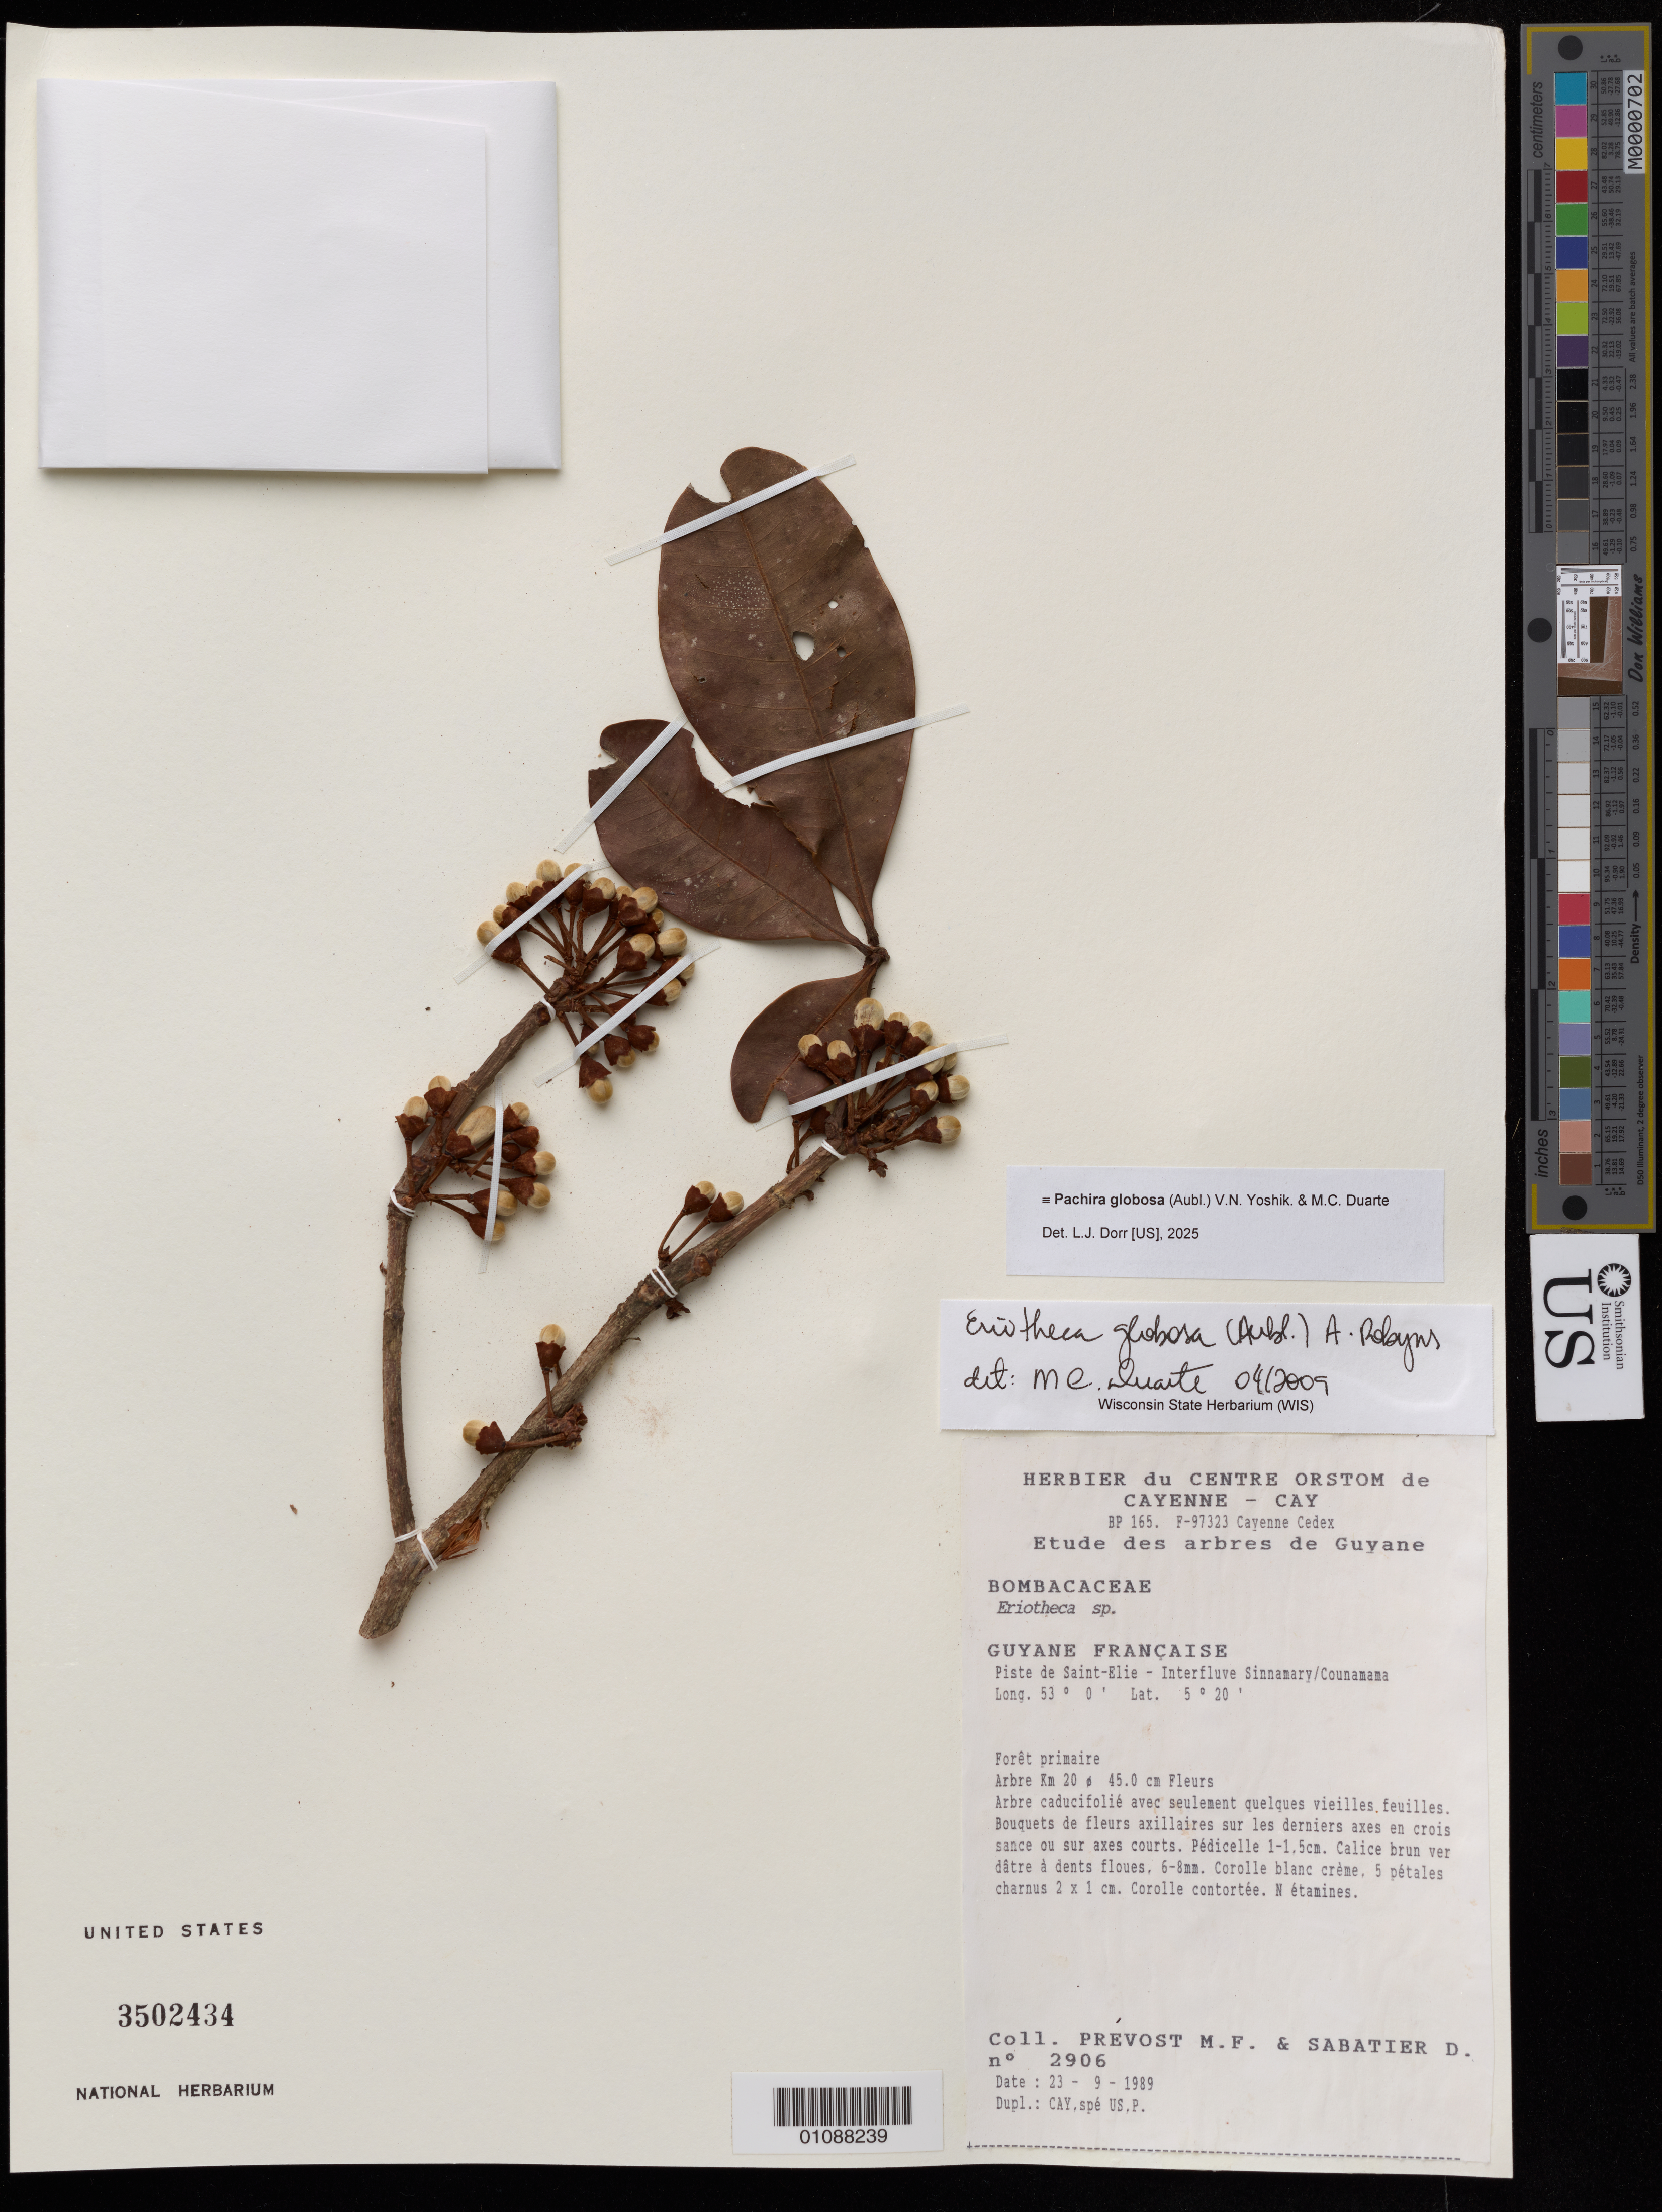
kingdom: Plantae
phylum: Tracheophyta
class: Magnoliopsida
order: Malvales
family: Malvaceae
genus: Pachira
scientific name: Pachira globosa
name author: (Aubl.) V.N. Yoshik. & M.C. Duarte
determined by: Dorr, Laurence J., Curator (BOT), Smithsonian Institution - National Museum of Natural History (UNITED STATES)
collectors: M.-F. Prévost & D. Sabatier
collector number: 2906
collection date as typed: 23-Sep-89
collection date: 1989-09-23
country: French Guiana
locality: Piste de Saint-Élie, interfleuve Sinnamary-Counamama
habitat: Foret primaire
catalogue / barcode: US 3502434